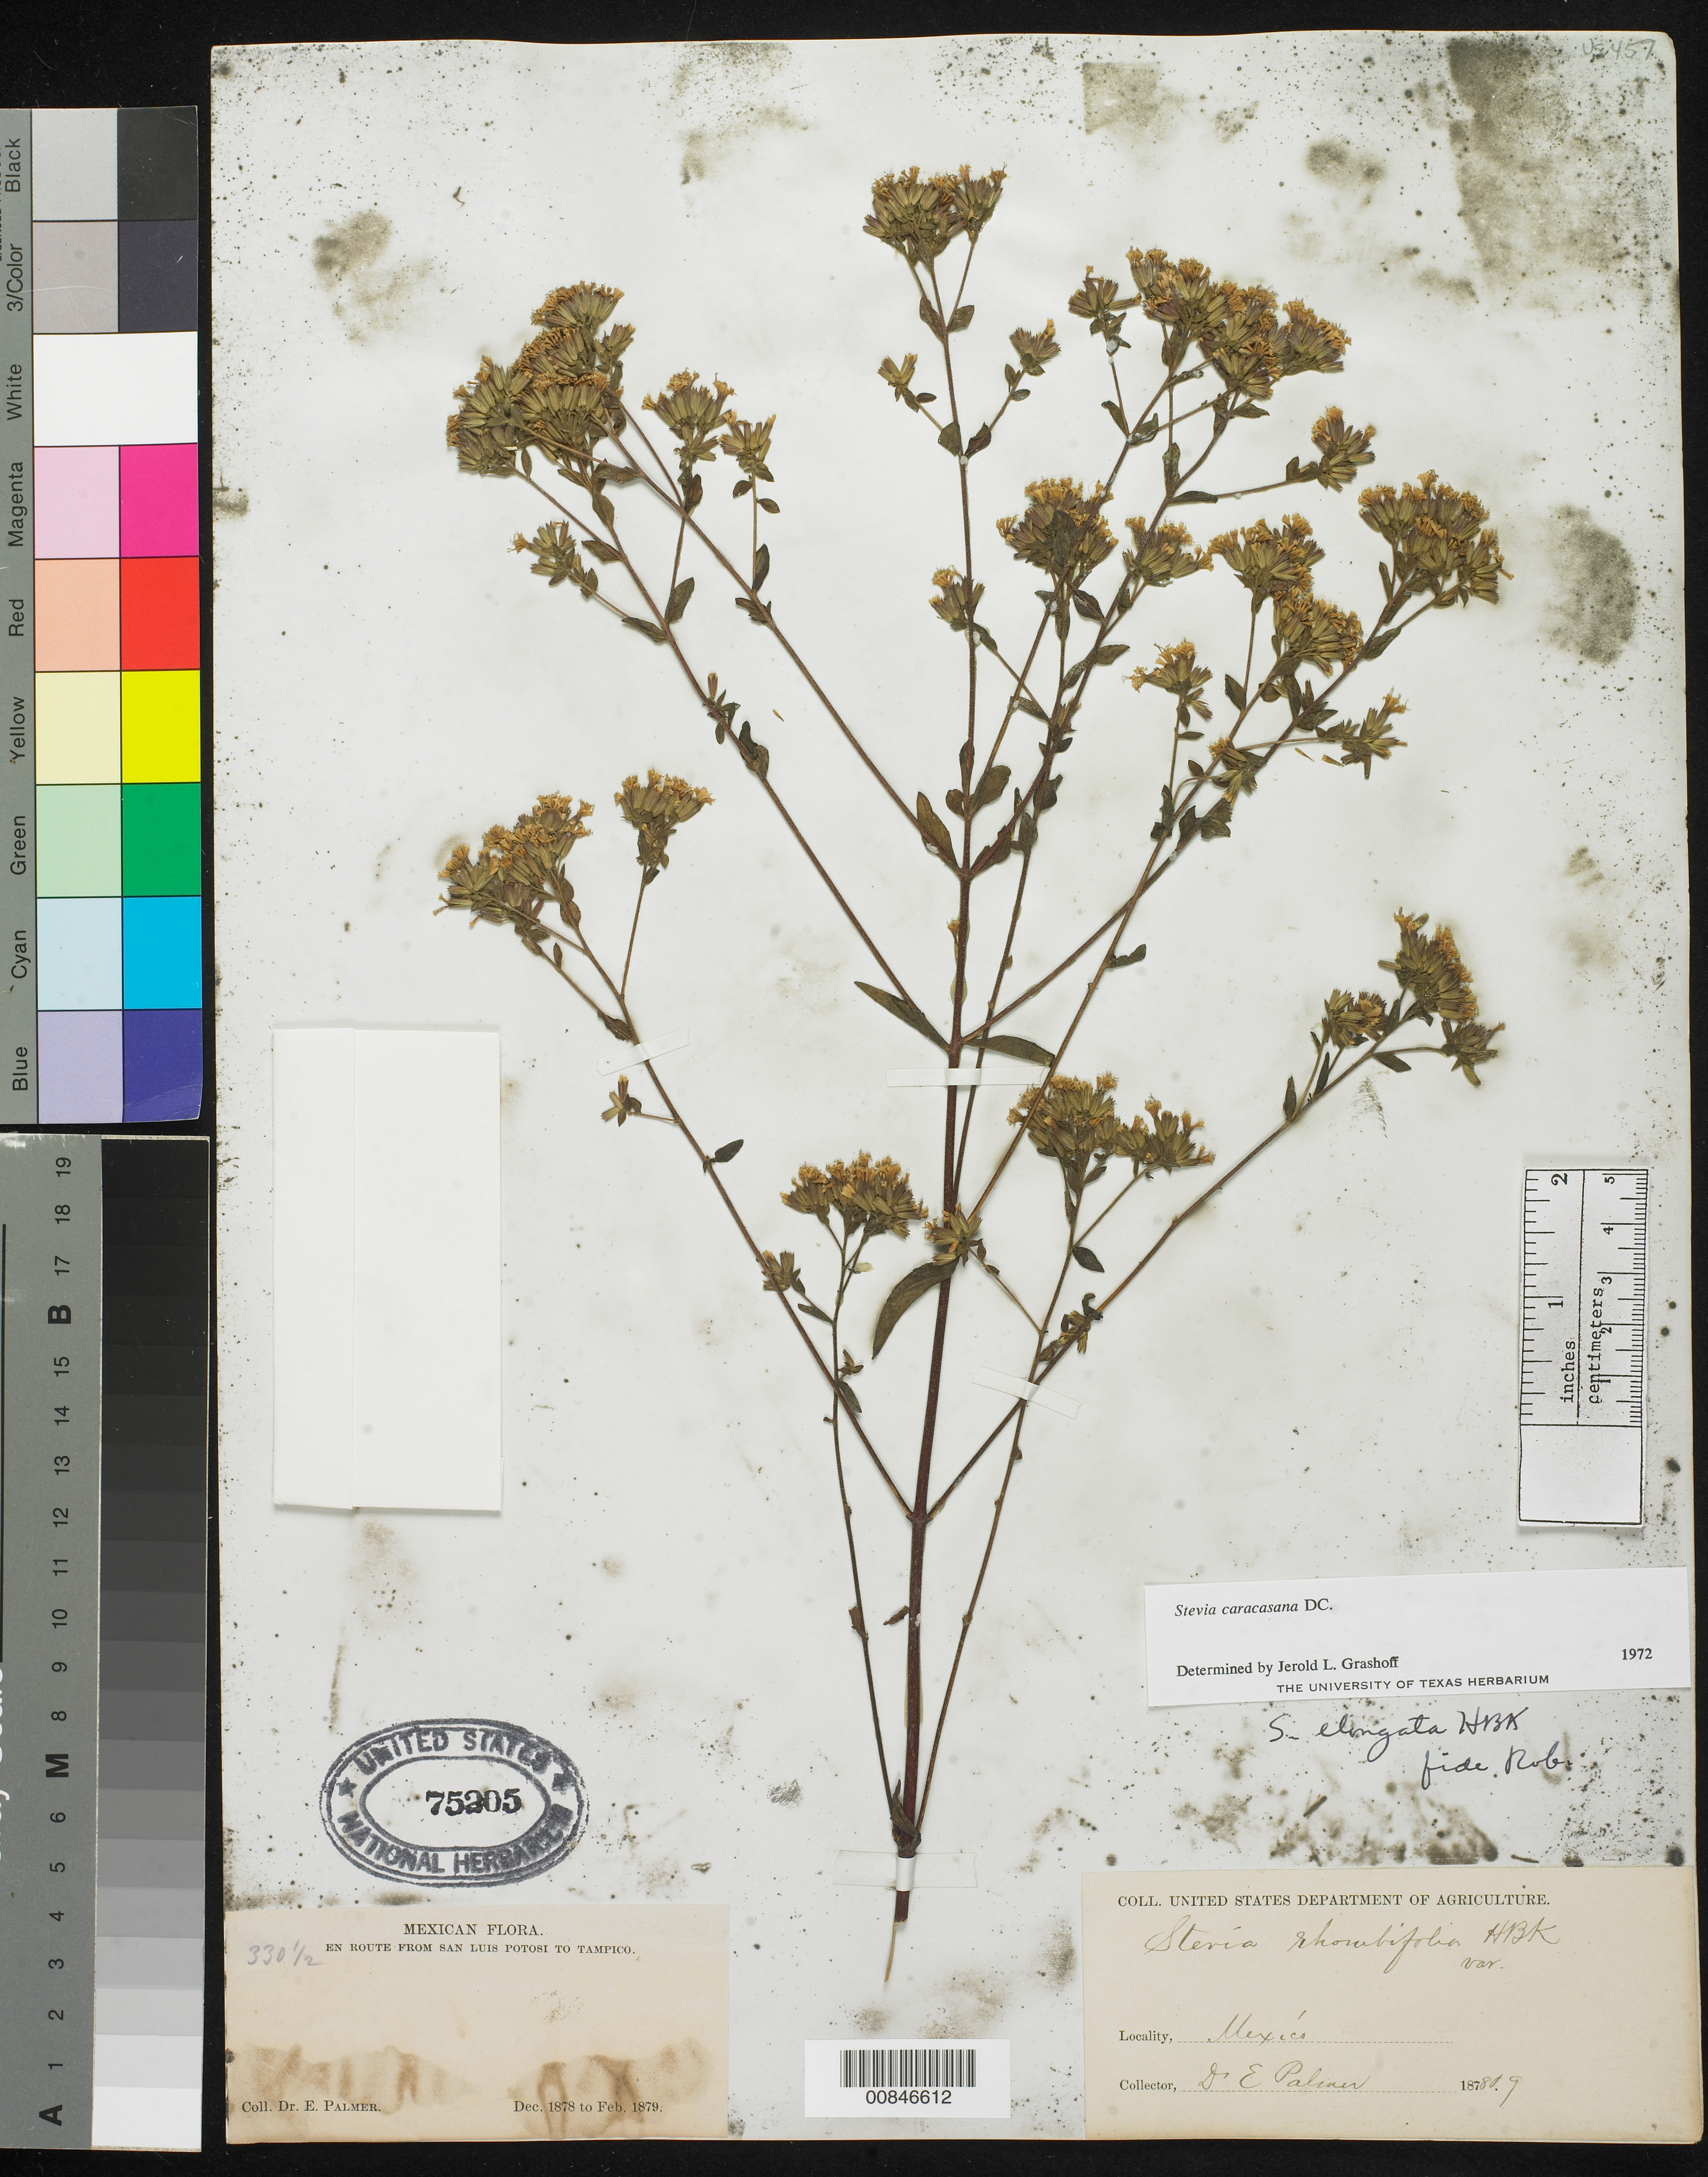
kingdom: Plantae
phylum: Tracheophyta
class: Magnoliopsida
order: Asterales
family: Asteraceae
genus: Stevia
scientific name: Stevia caracasana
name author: DC.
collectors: E. Palmer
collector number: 330½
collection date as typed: Dec 1878 to -- Feb 1879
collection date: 1878-12/1879-02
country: Mexico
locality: En route from San Luis Potosí to Tampico, Tamaulipas.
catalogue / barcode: US 75205